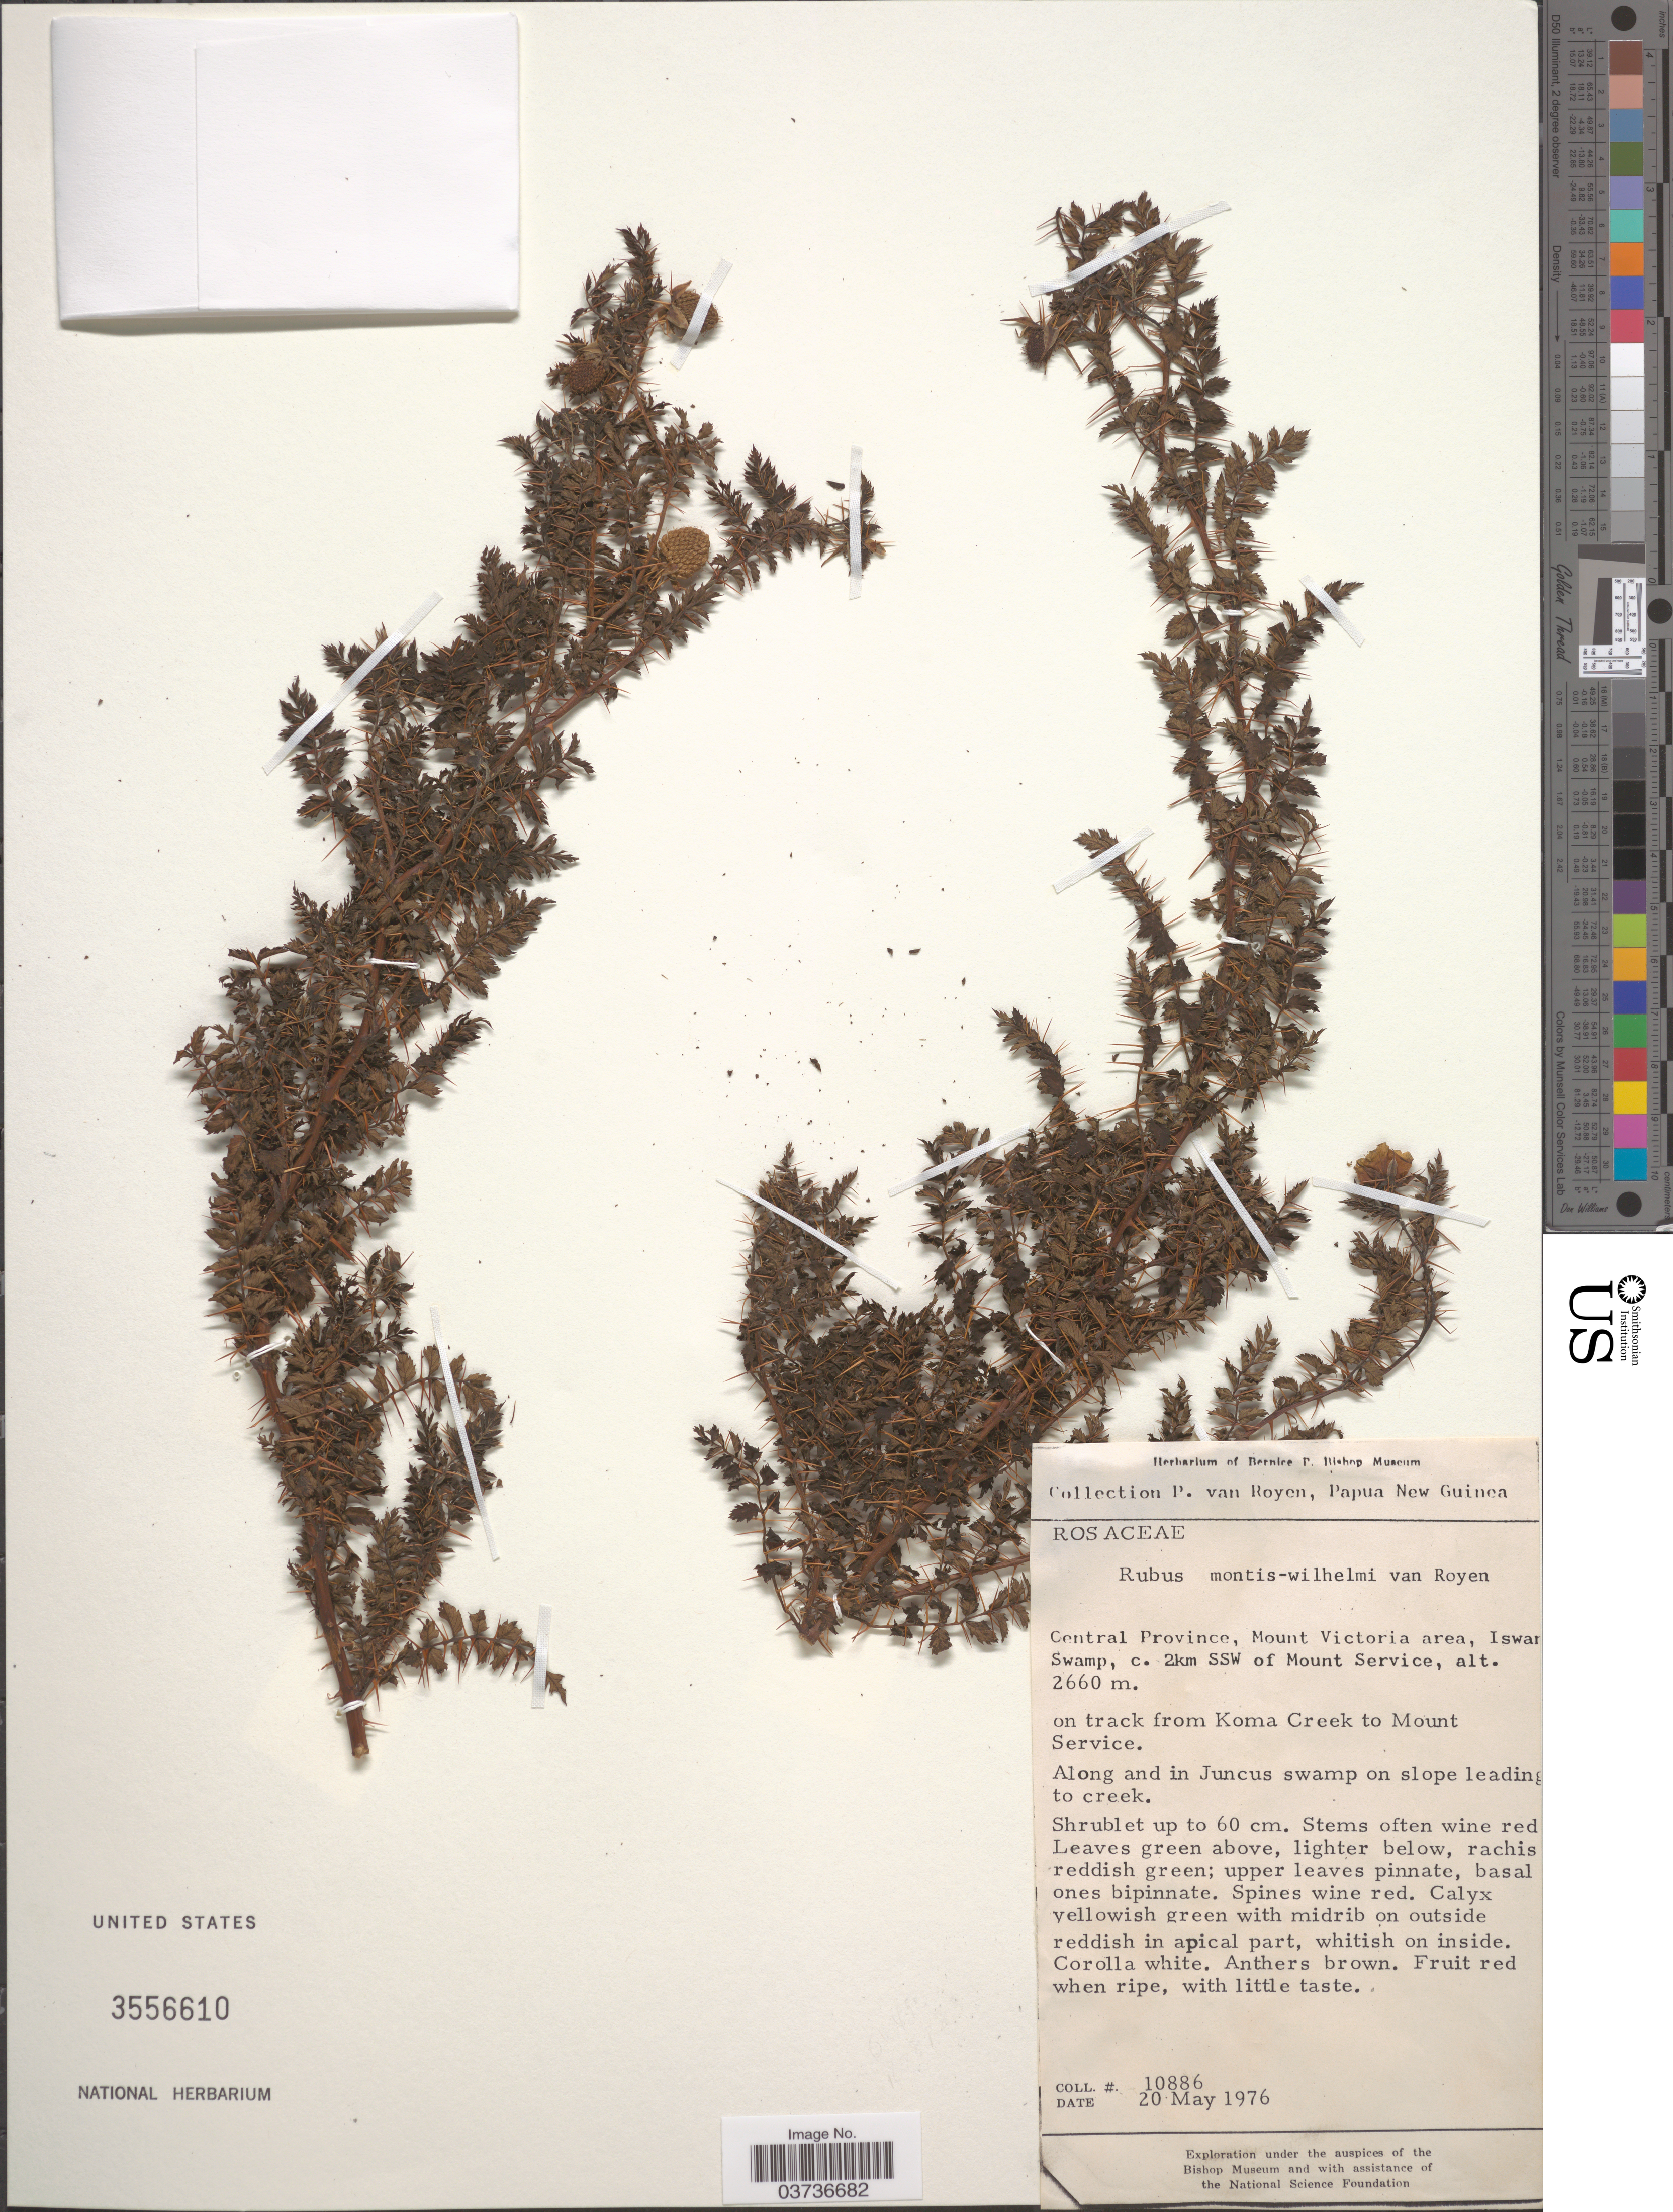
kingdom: Plantae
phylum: Tracheophyta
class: Magnoliopsida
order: Rosales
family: Rosaceae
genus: Rubus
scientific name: Rubus montis-wilhelmii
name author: P. Royen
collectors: P. van Royen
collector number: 10886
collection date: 1976-05-20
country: Papua New Guinea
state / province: Central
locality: Papua New Guinea. Mont Victoria area, Iswar Swamp, c. 2 km SSW of Mount Service. On track from Koma Creek to Mount Service. Along and in Juncus swamp on slope leading to creek.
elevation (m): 2660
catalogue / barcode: US 3556610